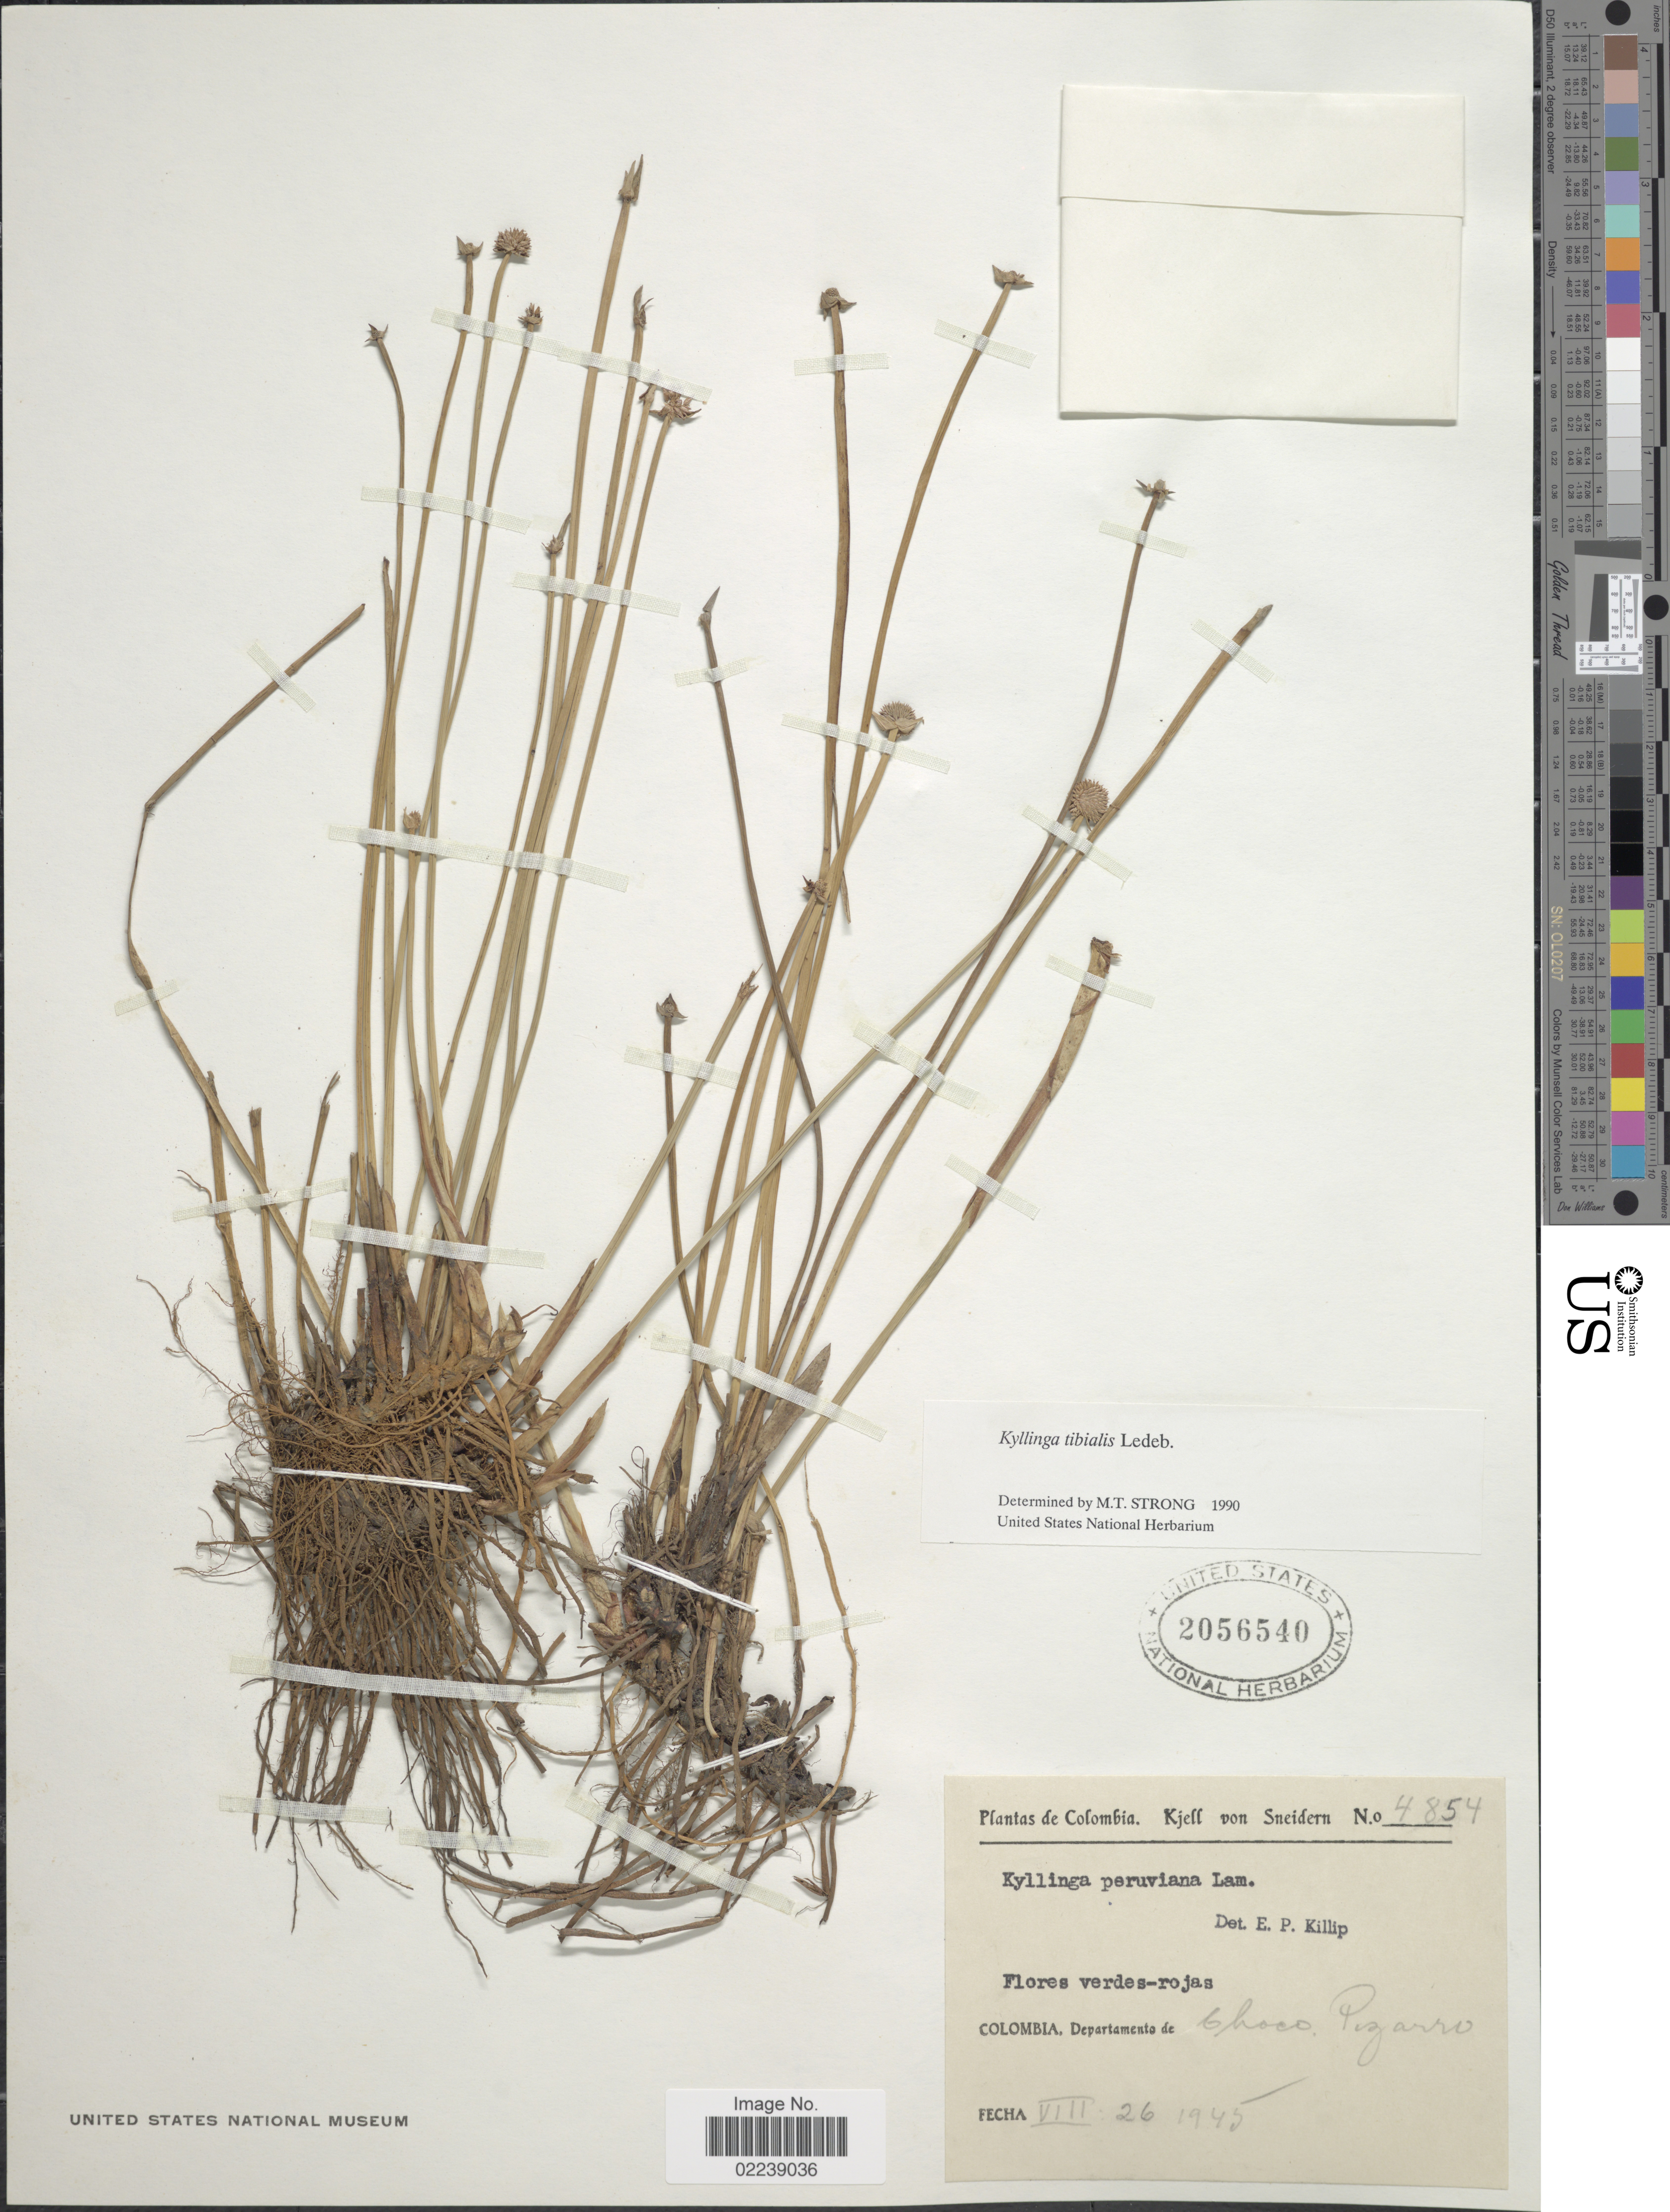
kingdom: Plantae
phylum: Tracheophyta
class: Liliopsida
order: Poales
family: Cyperaceae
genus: Cyperus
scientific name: Cyperus tibialis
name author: (Poit. ex Ledeb.) Govaerts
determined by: Strong, Mark T., (BOT), Smithsonian Institution - National Museum of Natural History (UNITED STATES)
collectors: K. von Sneidern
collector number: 4854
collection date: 1945-08-26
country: Colombia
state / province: Chocó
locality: Pizarro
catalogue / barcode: US 2056540